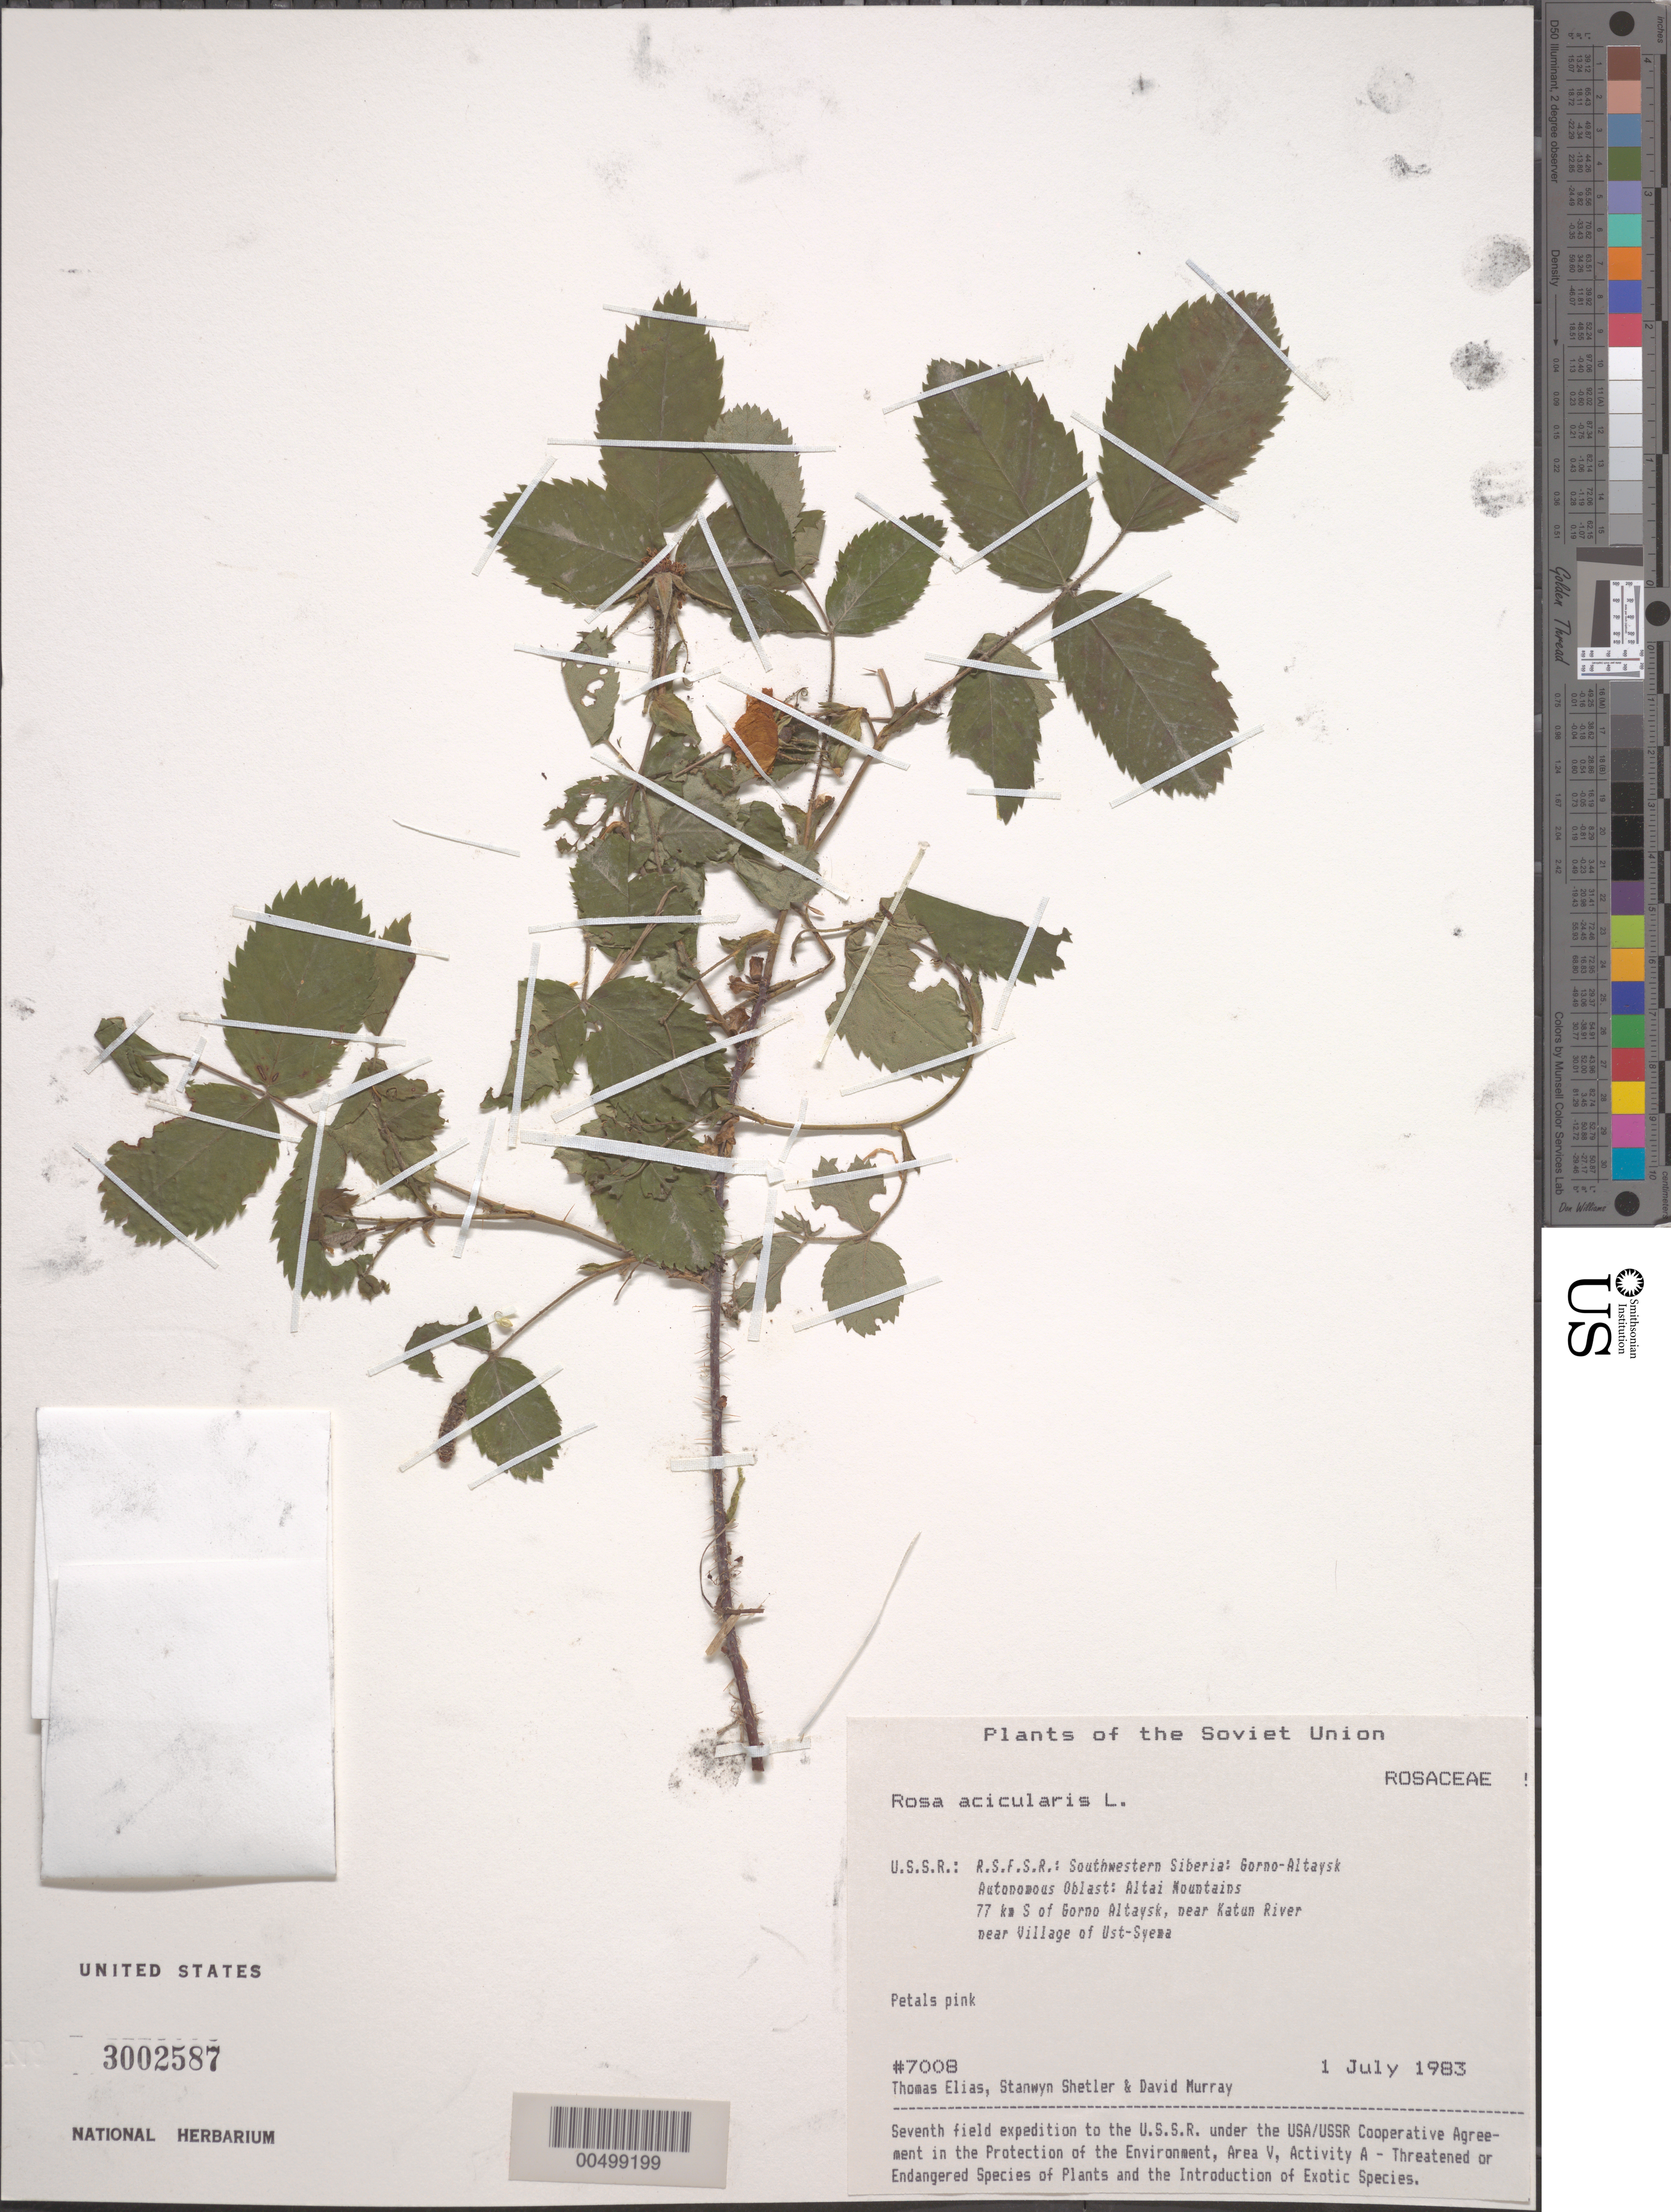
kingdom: Plantae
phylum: Tracheophyta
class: Magnoliopsida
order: Rosales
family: Rosaceae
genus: Rosa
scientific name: Rosa acicularis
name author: Lindl.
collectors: T. Elias, S. Shetler & D. F. Murray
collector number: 7008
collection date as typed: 01 Jul 1983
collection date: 1983-07-01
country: Russian Federation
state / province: Altai Republic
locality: Altai Mountains, 77 km S of Gorno-Altaysk, near Katun River near Village of Ust-Syema [Sema]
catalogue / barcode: US 3002587